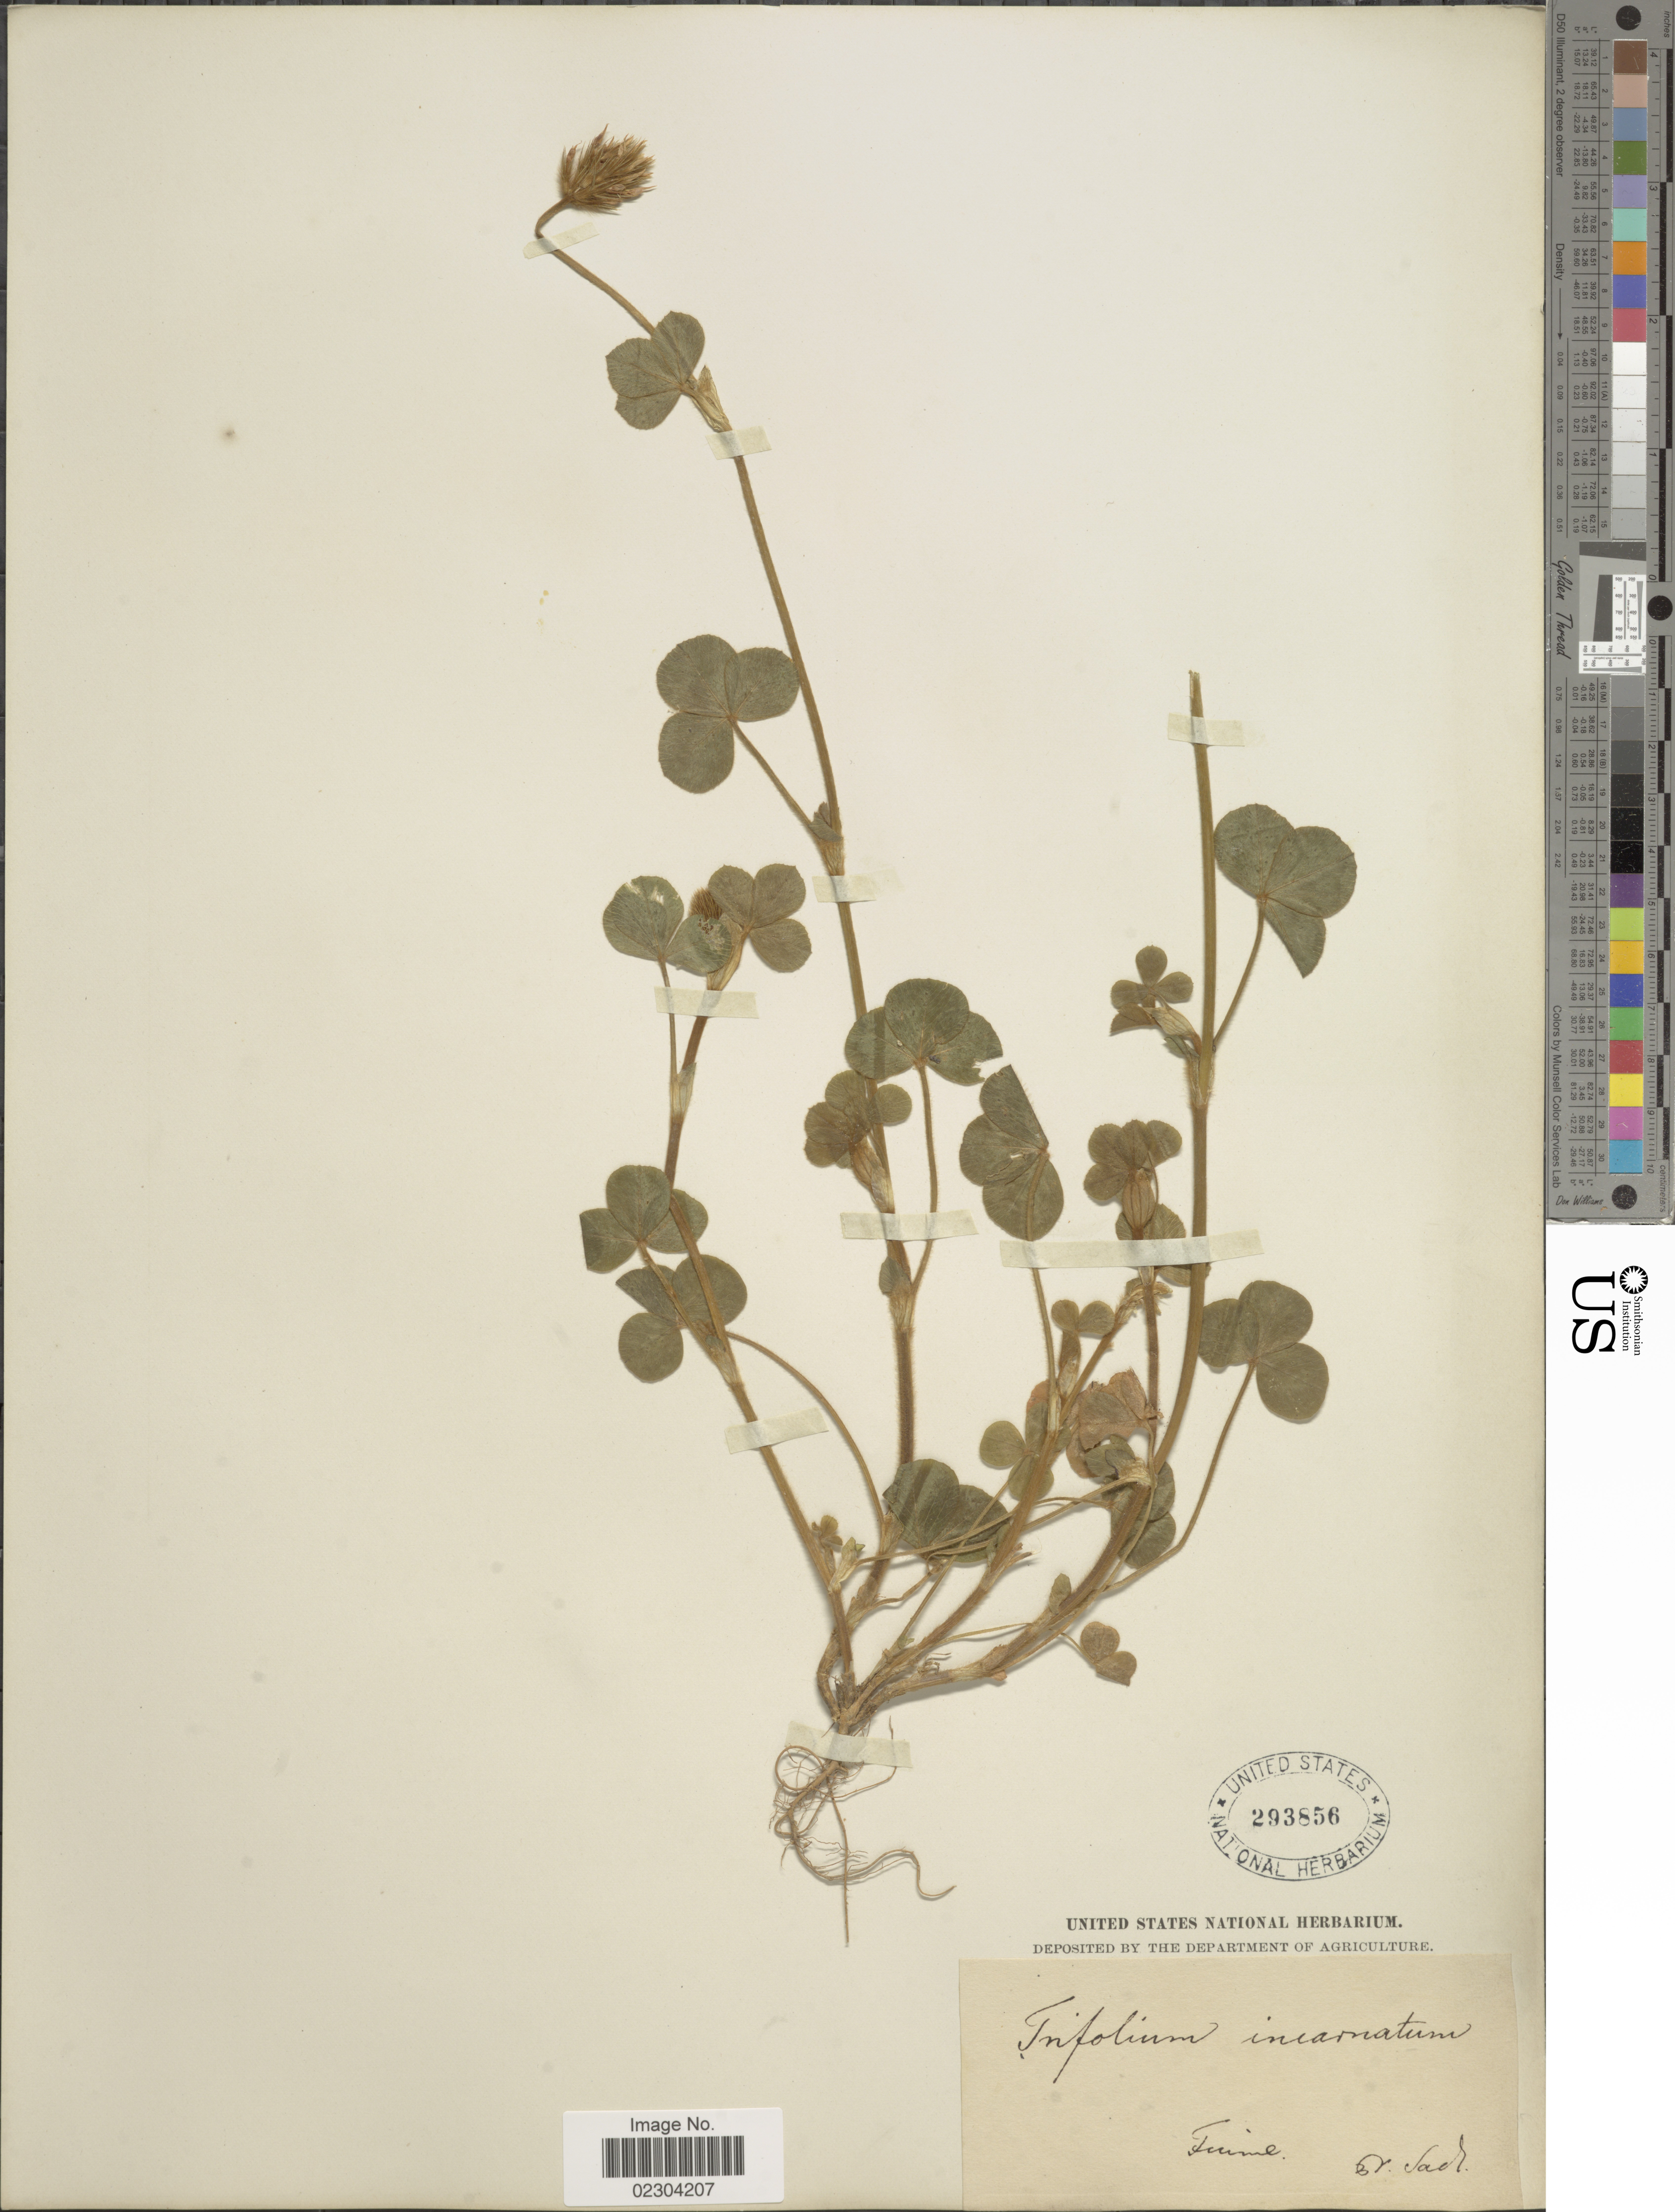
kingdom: Plantae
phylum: Tracheophyta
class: Magnoliopsida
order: Fabales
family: Fabaceae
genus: Trifolium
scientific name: Trifolium incarnatum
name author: L.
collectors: Sadt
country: Croatia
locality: Fiume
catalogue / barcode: US 293856